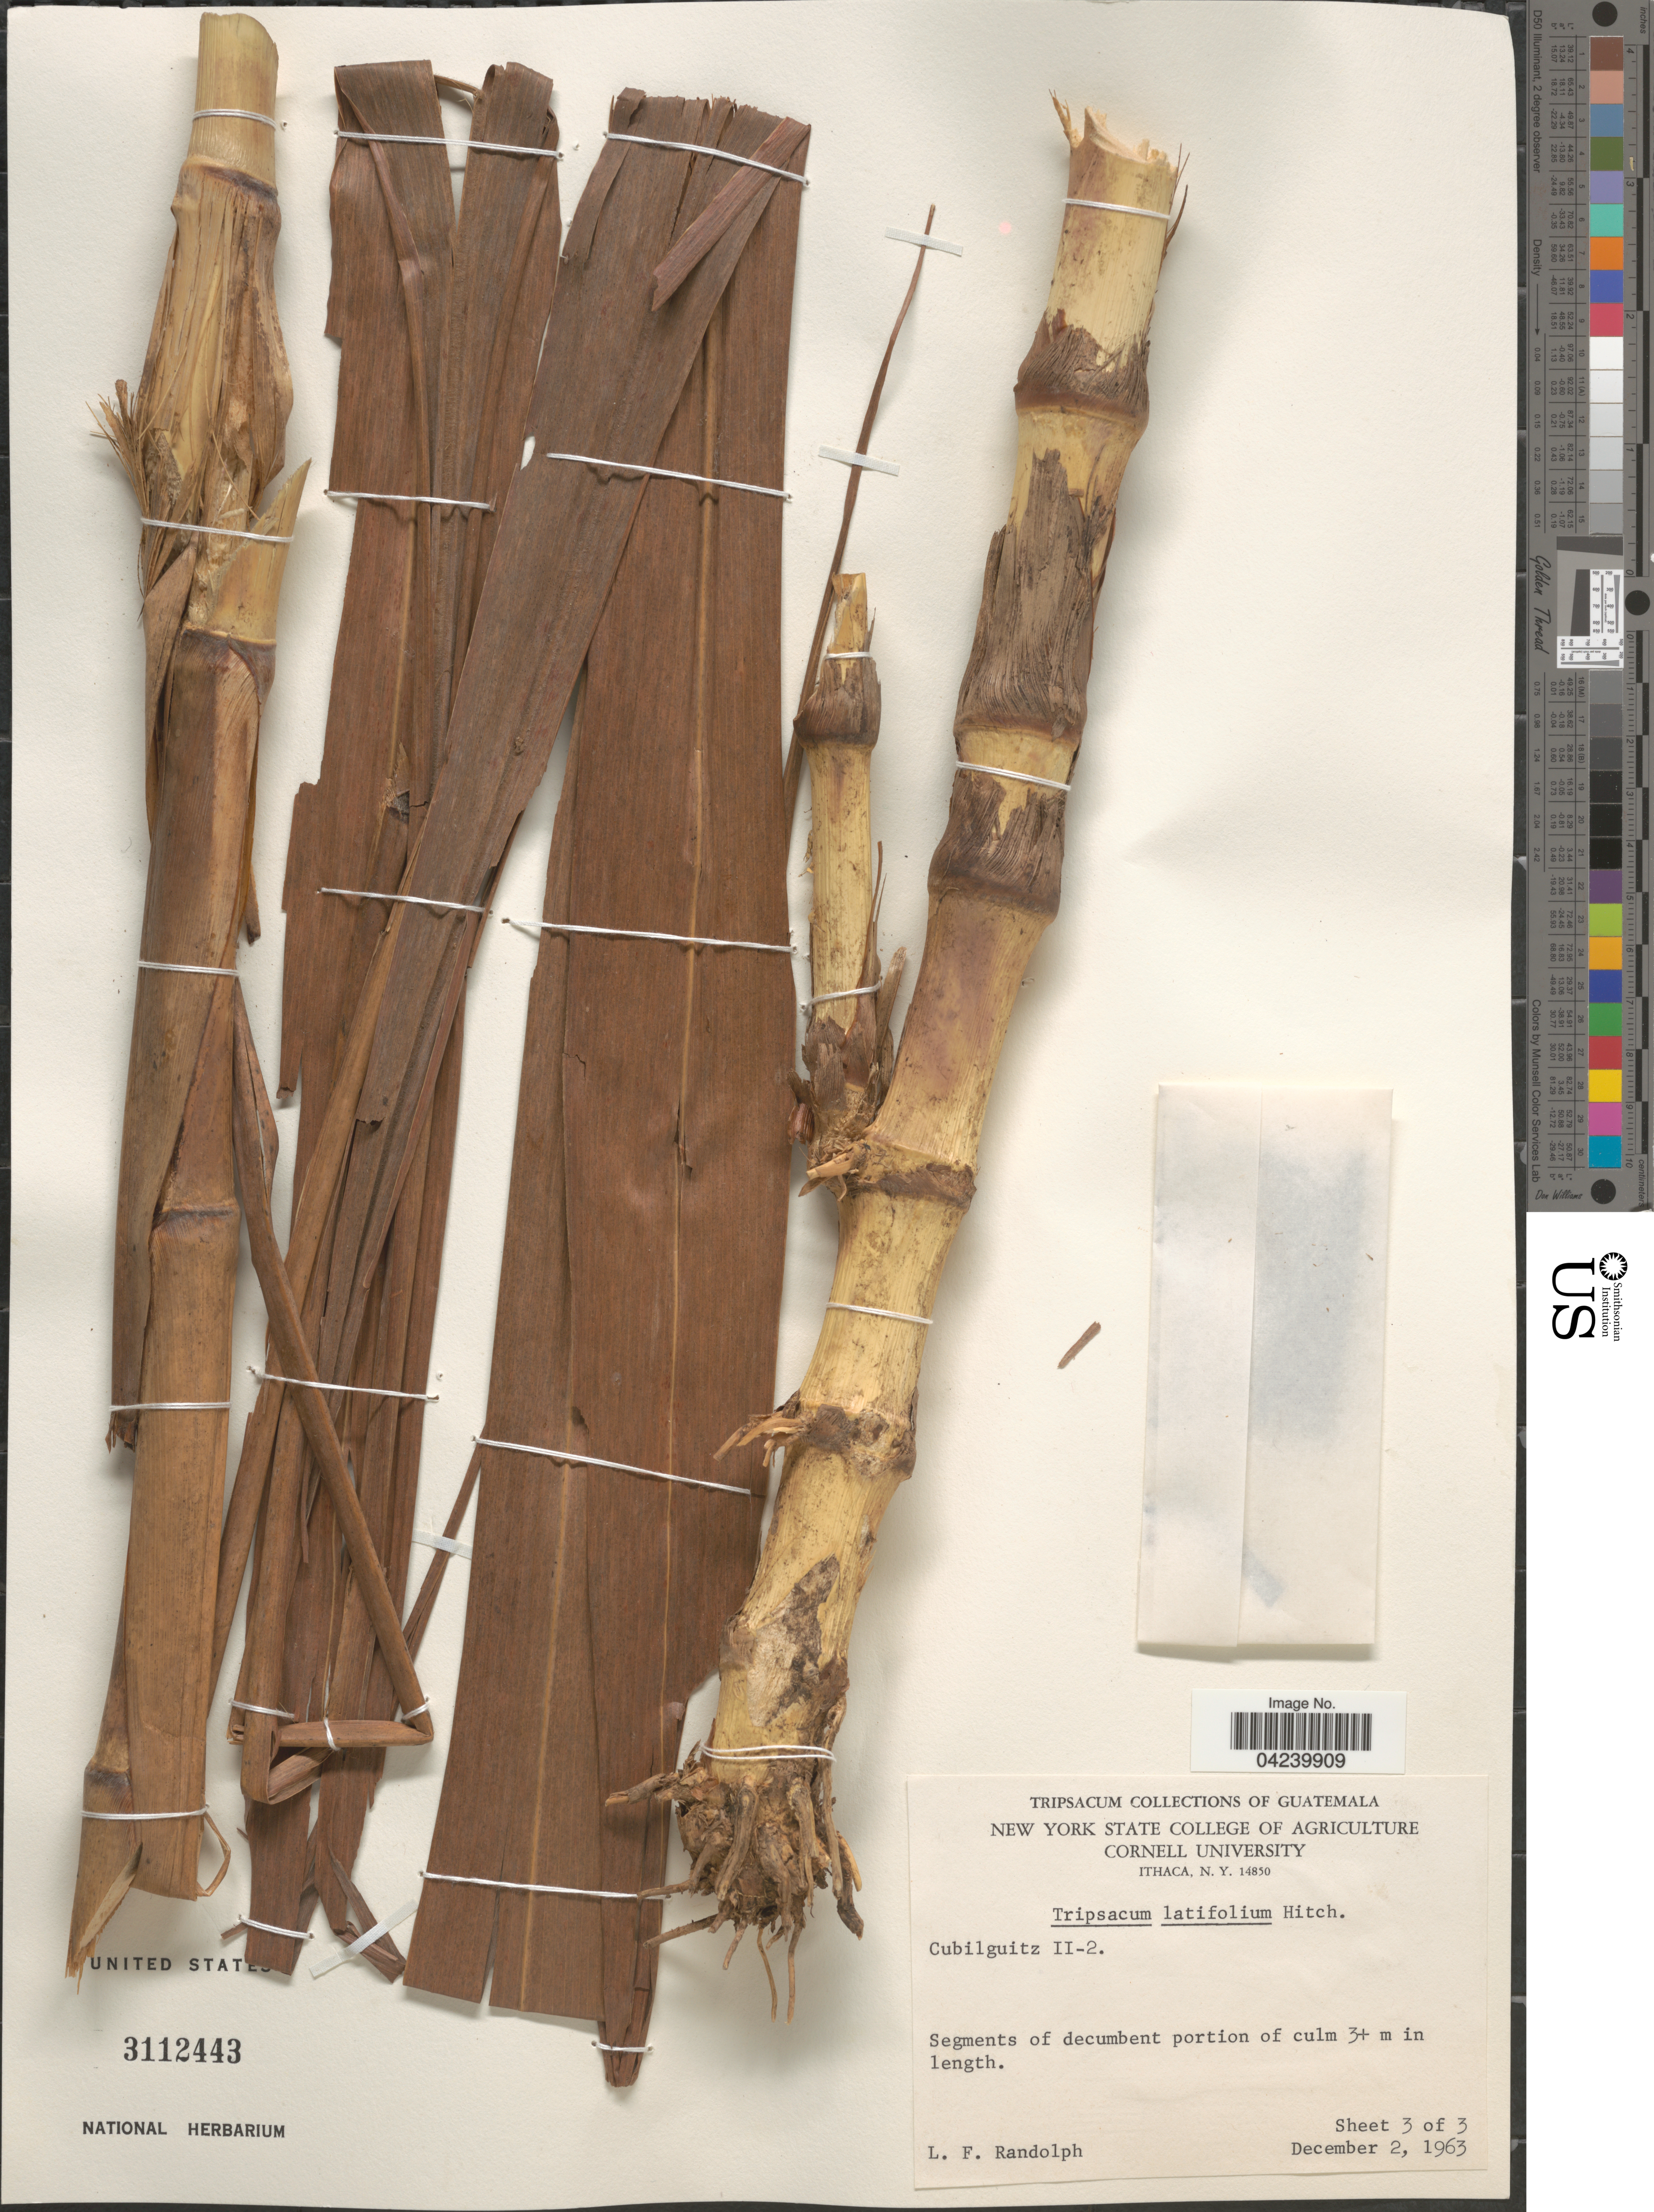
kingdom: Plantae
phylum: Tracheophyta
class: Liliopsida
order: Poales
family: Poaceae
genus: Tripsacum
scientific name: Tripsacum latifolium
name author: Hitchc.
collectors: L. F. Randolph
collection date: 1963-12-02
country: Guatemala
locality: Cubilguitz II-2 [unsure placement].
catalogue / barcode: US 3112443